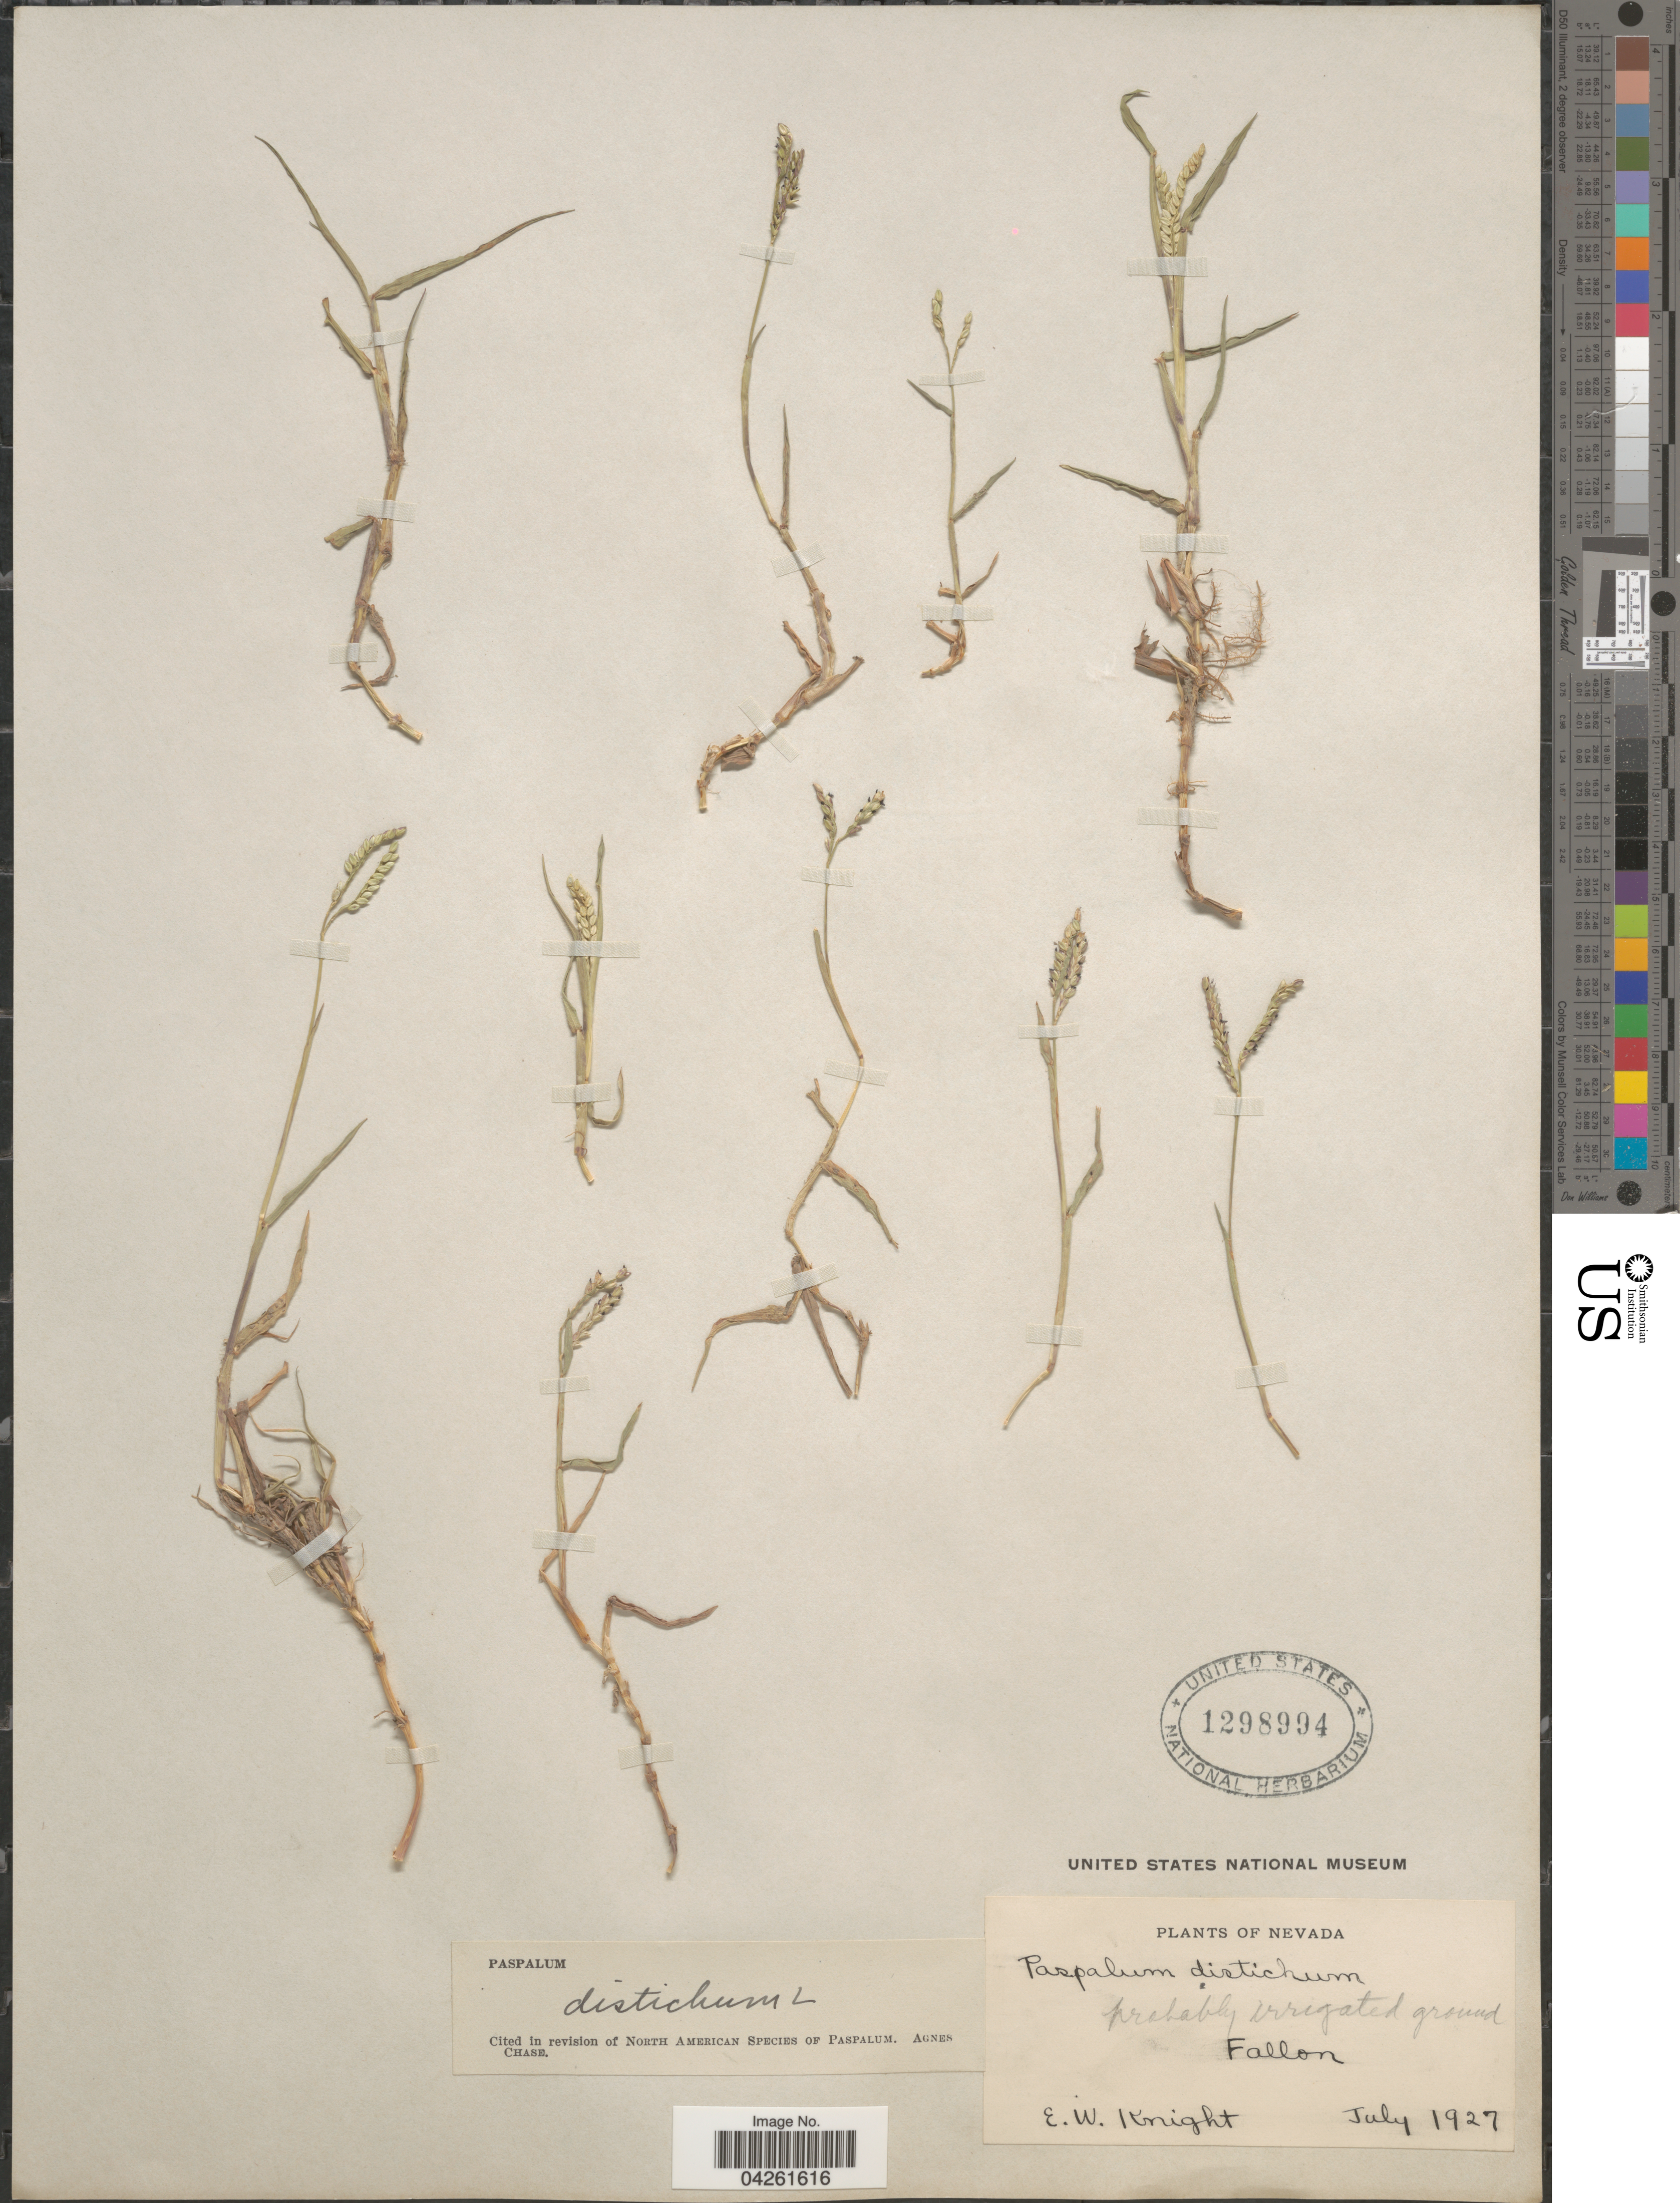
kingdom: Plantae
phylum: Tracheophyta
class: Liliopsida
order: Poales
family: Poaceae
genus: Paspalum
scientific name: Paspalum distichum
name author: L.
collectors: E. Knight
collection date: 1927-07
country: United States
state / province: Nevada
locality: Fallon.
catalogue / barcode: US 1298994